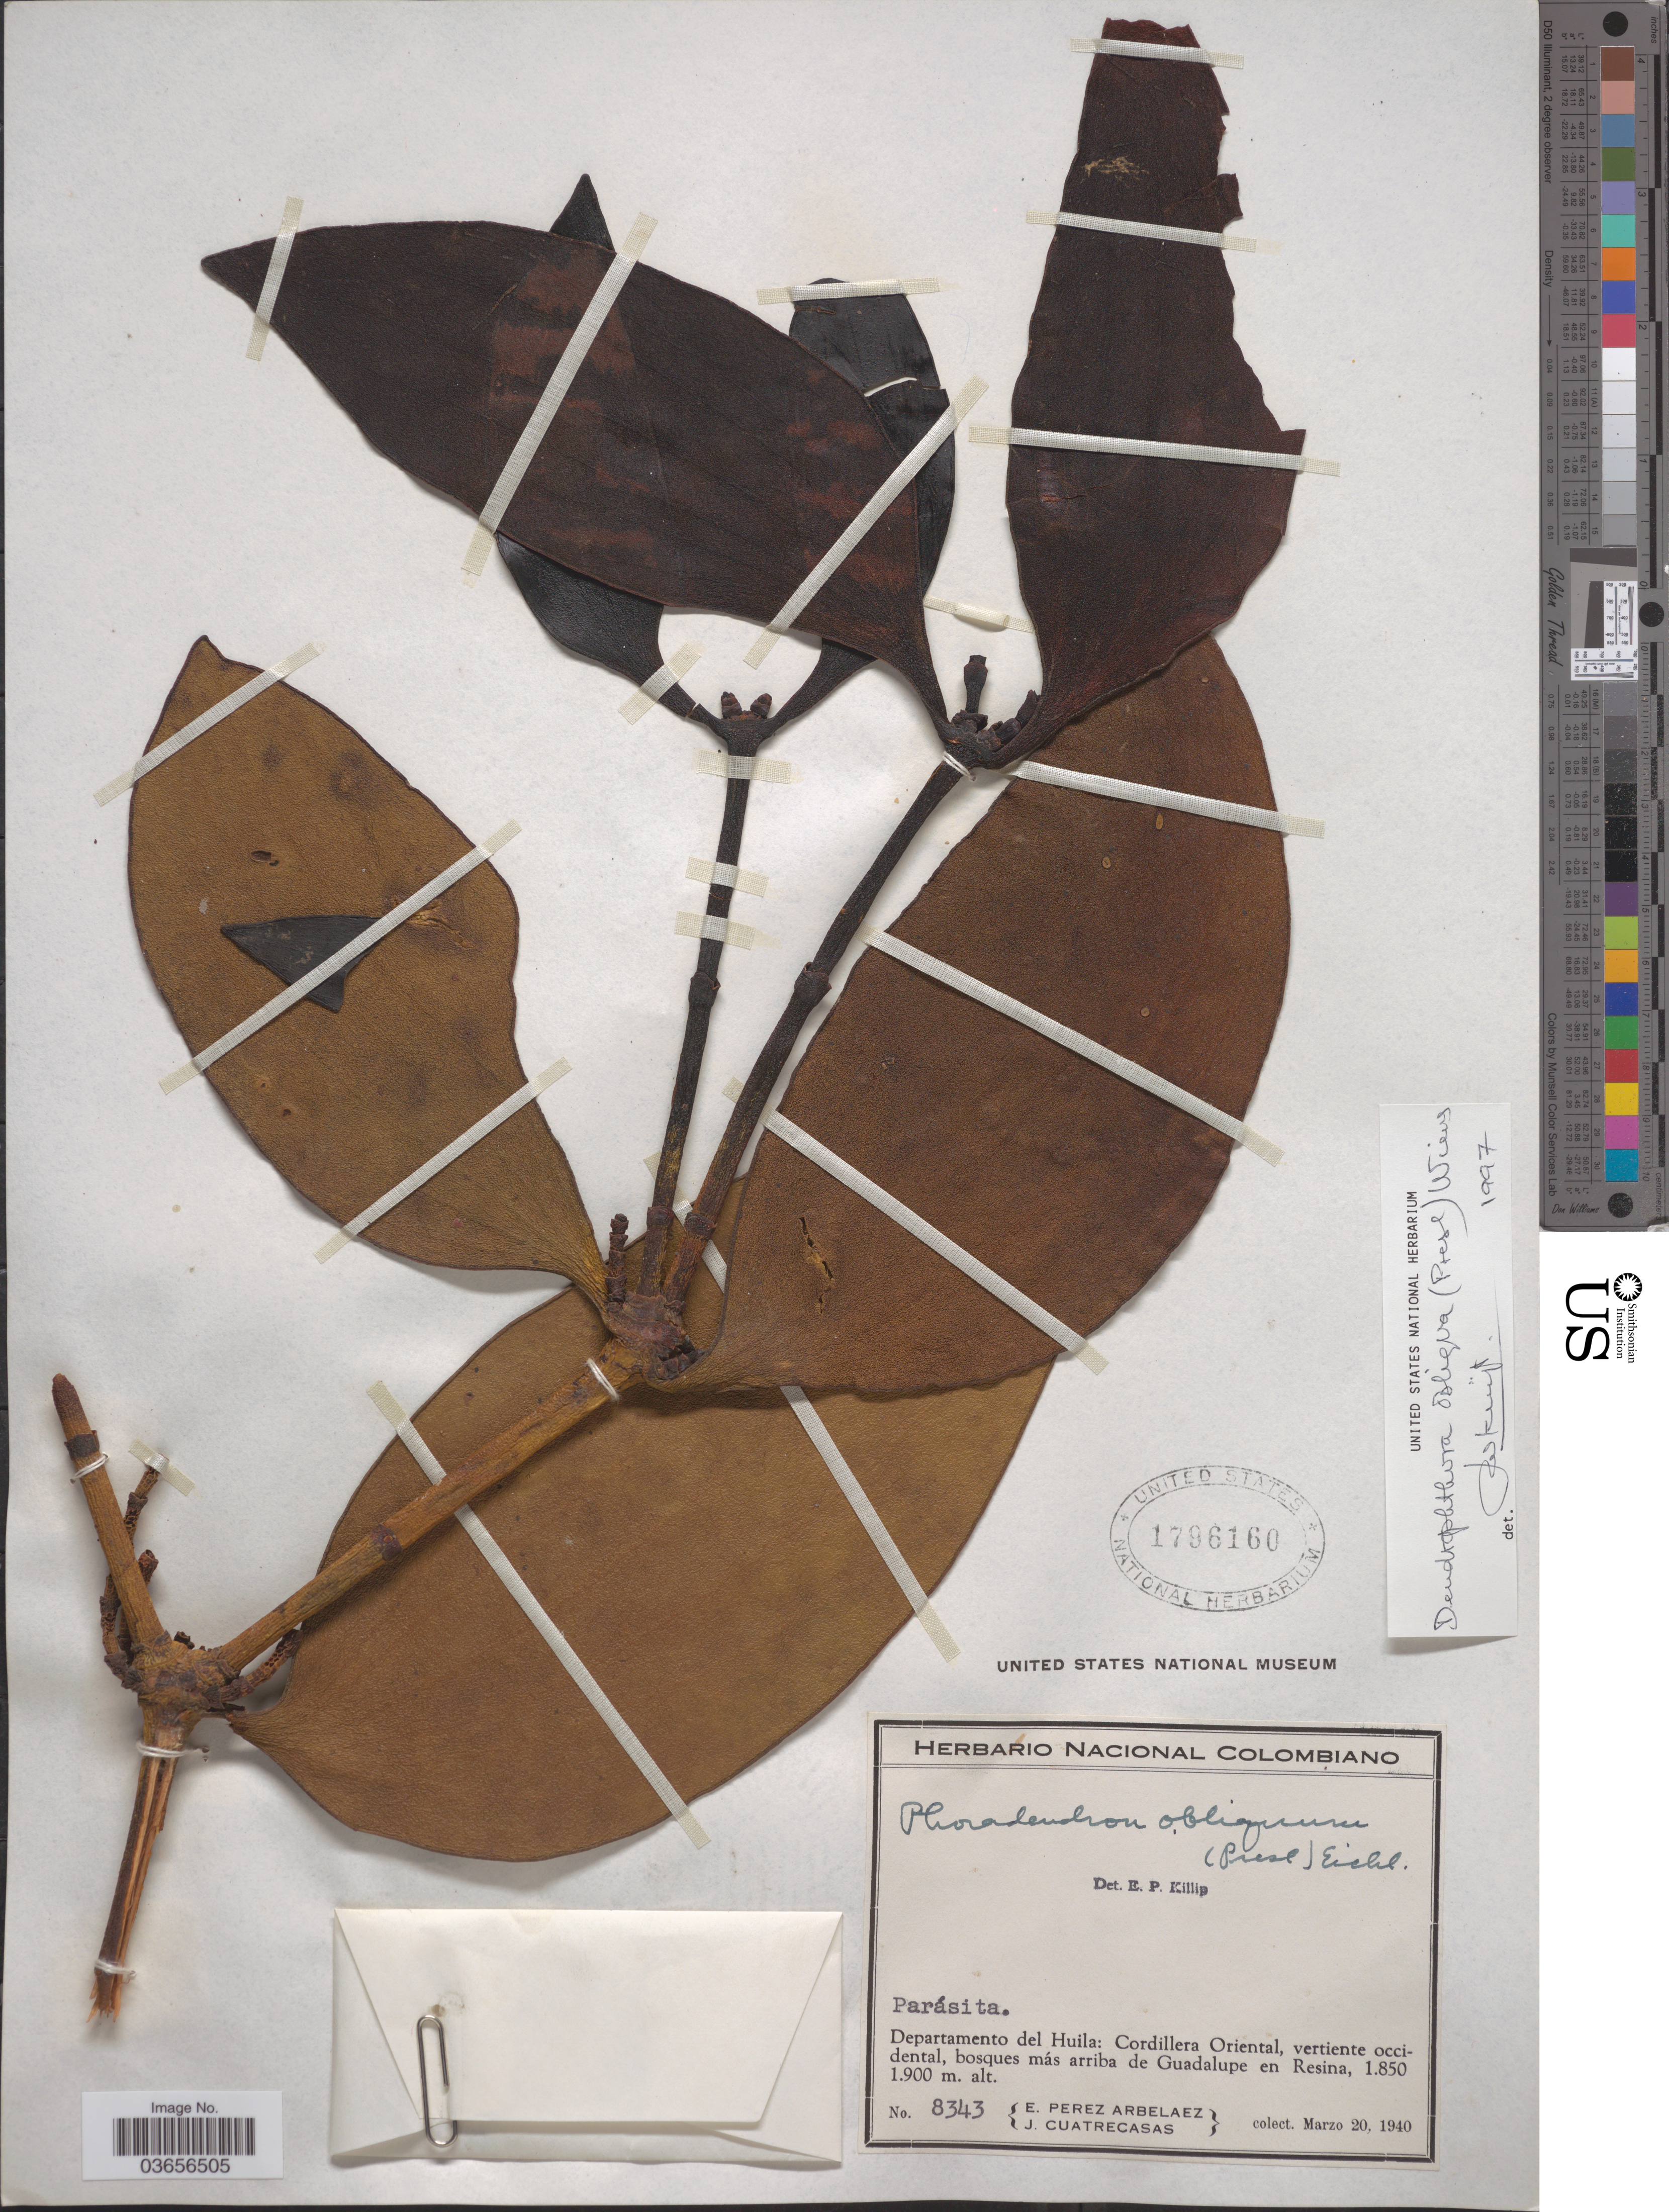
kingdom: Plantae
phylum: Tracheophyta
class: Magnoliopsida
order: Santalales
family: Viscaceae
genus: Dendrophthora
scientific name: Dendrophthora obliqua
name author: (C. Presl) Wiens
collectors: E. Pérez Arbeláez & J. Cuatrecasas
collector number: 8343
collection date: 1940-03-20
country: Colombia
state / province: Huila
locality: Departamento del Huila: Cordillera Oriental, vertiente occidental, bosques más arriba de Guadalupe en Resina.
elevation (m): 1850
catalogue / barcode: US 1796160